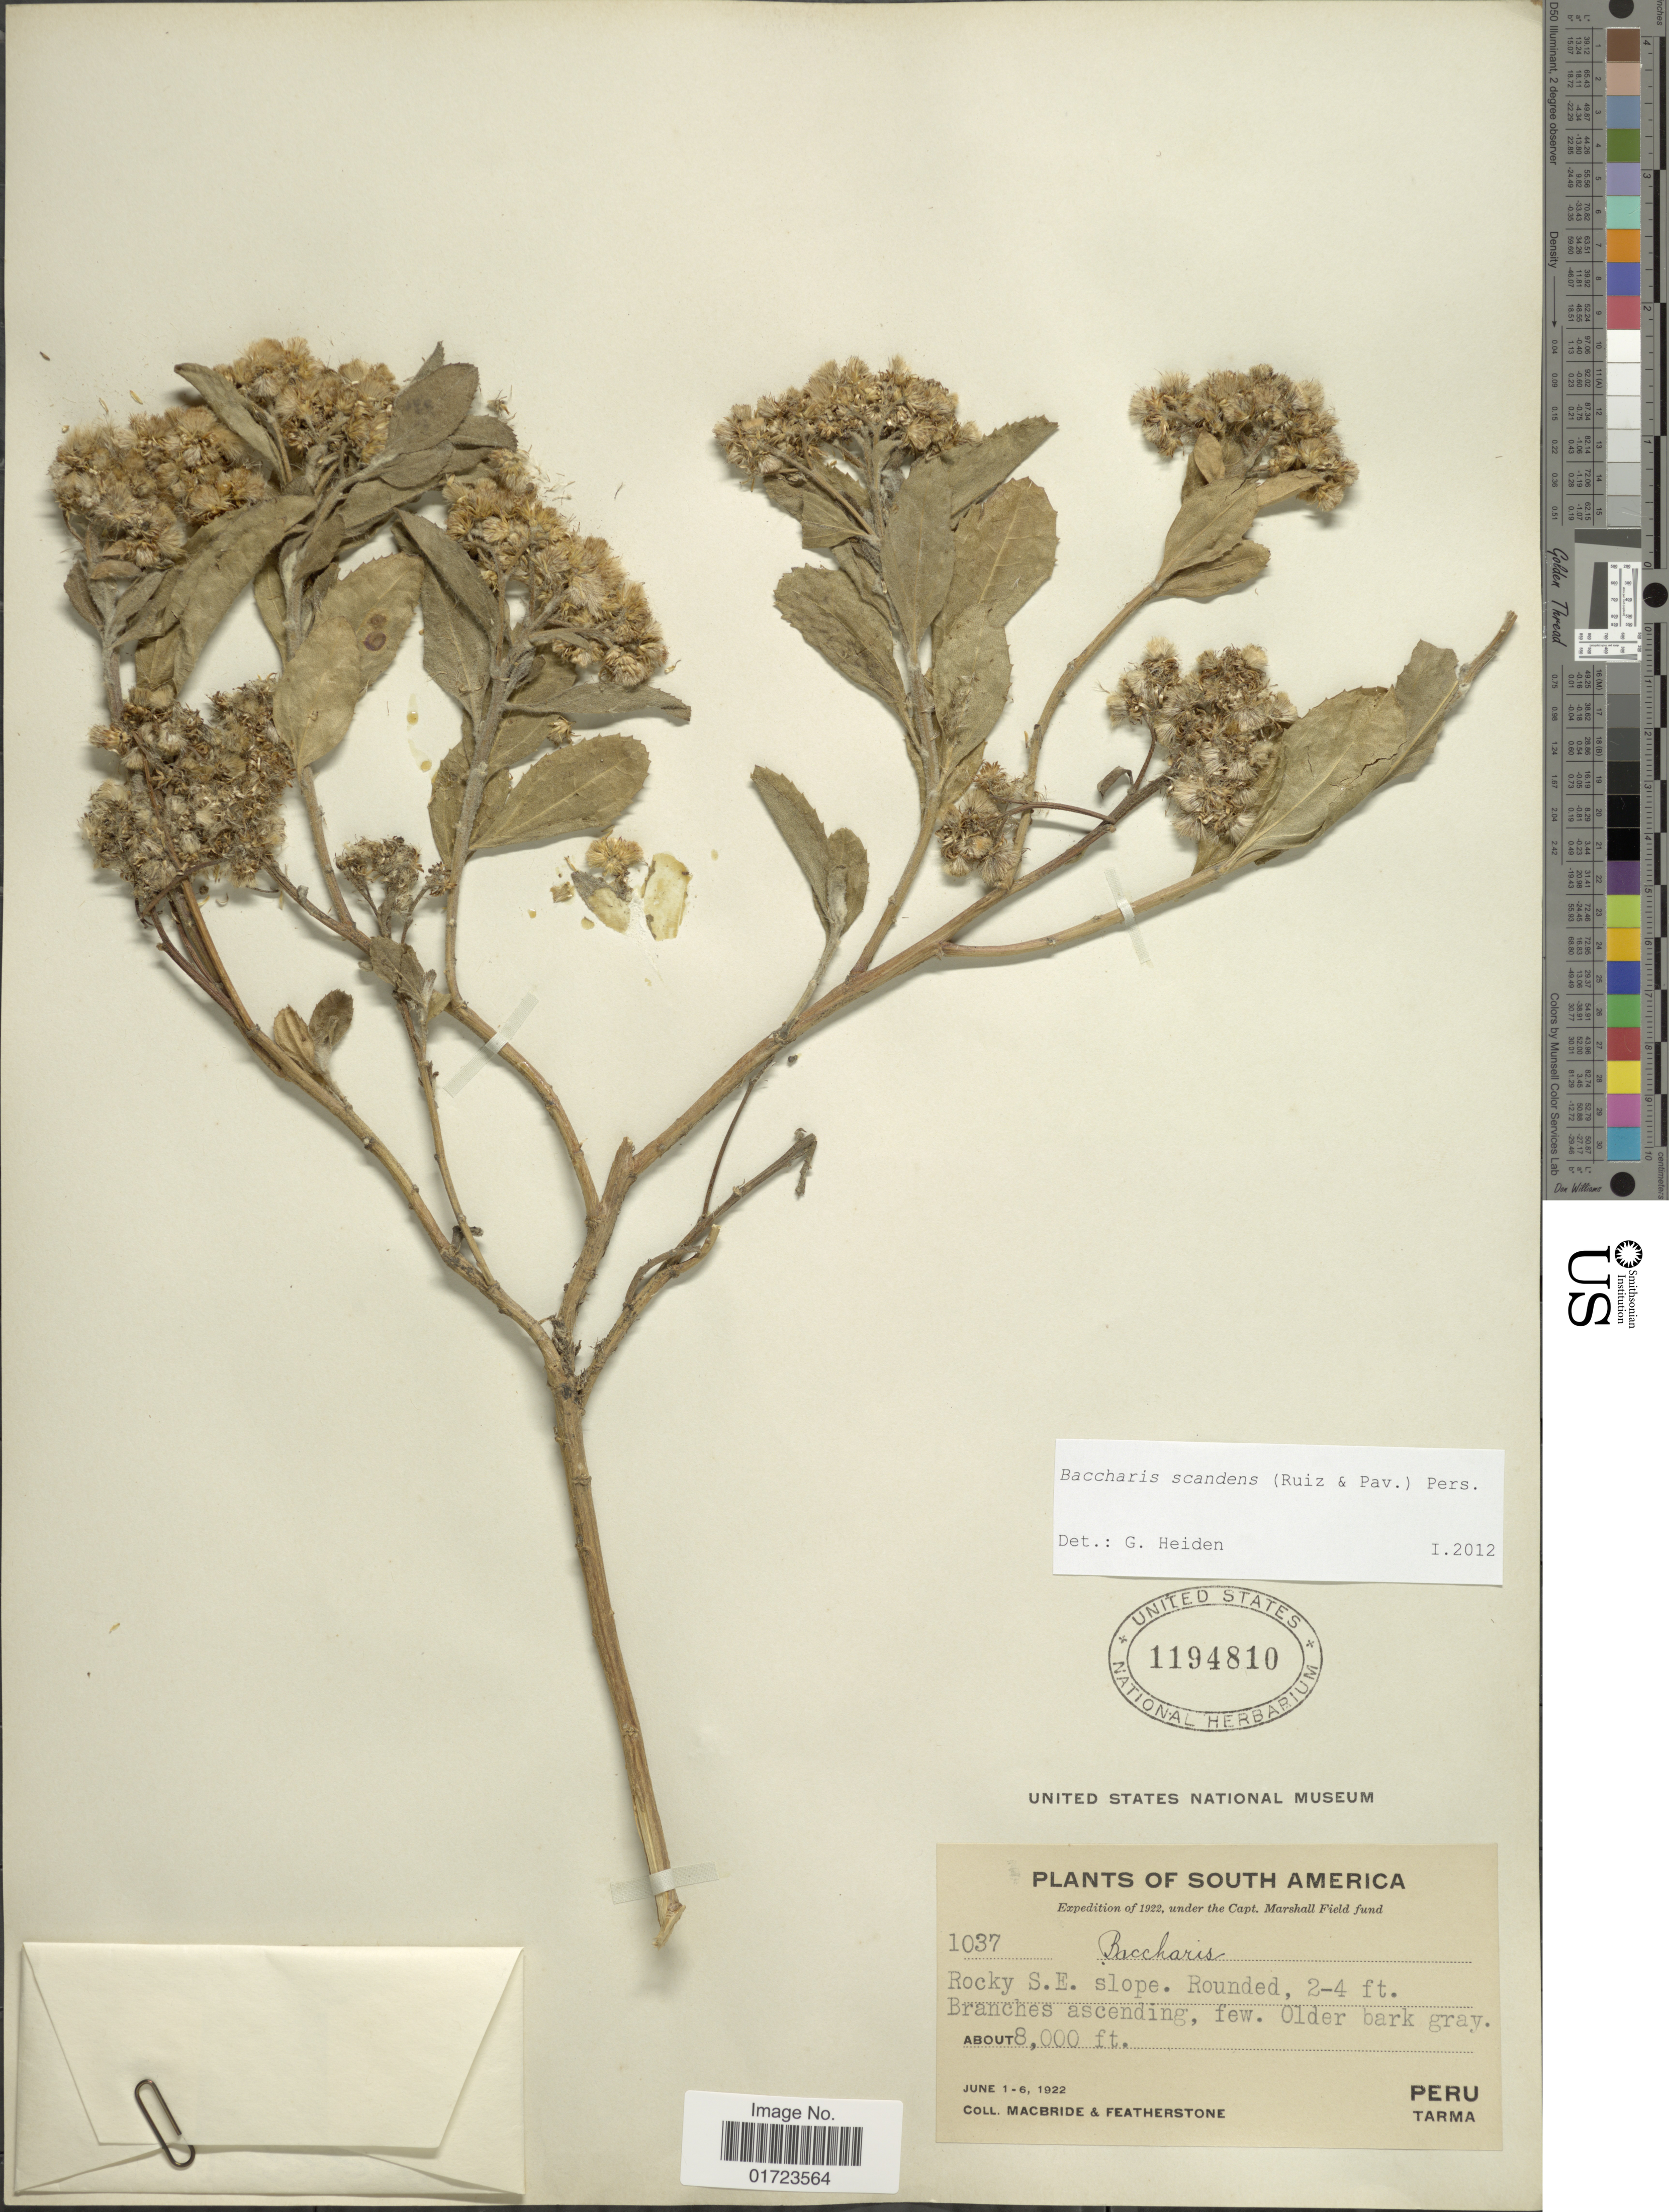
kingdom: Plantae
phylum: Tracheophyta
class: Magnoliopsida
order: Asterales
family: Asteraceae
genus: Baccharis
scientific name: Baccharis scandens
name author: (Ruiz & Pav.) Pers.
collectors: Macbride, -- & -. Featherstone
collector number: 1037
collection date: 1922-06-01/1922-06-06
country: Peru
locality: Rocky S.E. slope. Peru, Tarma.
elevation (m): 2438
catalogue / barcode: US 1194810